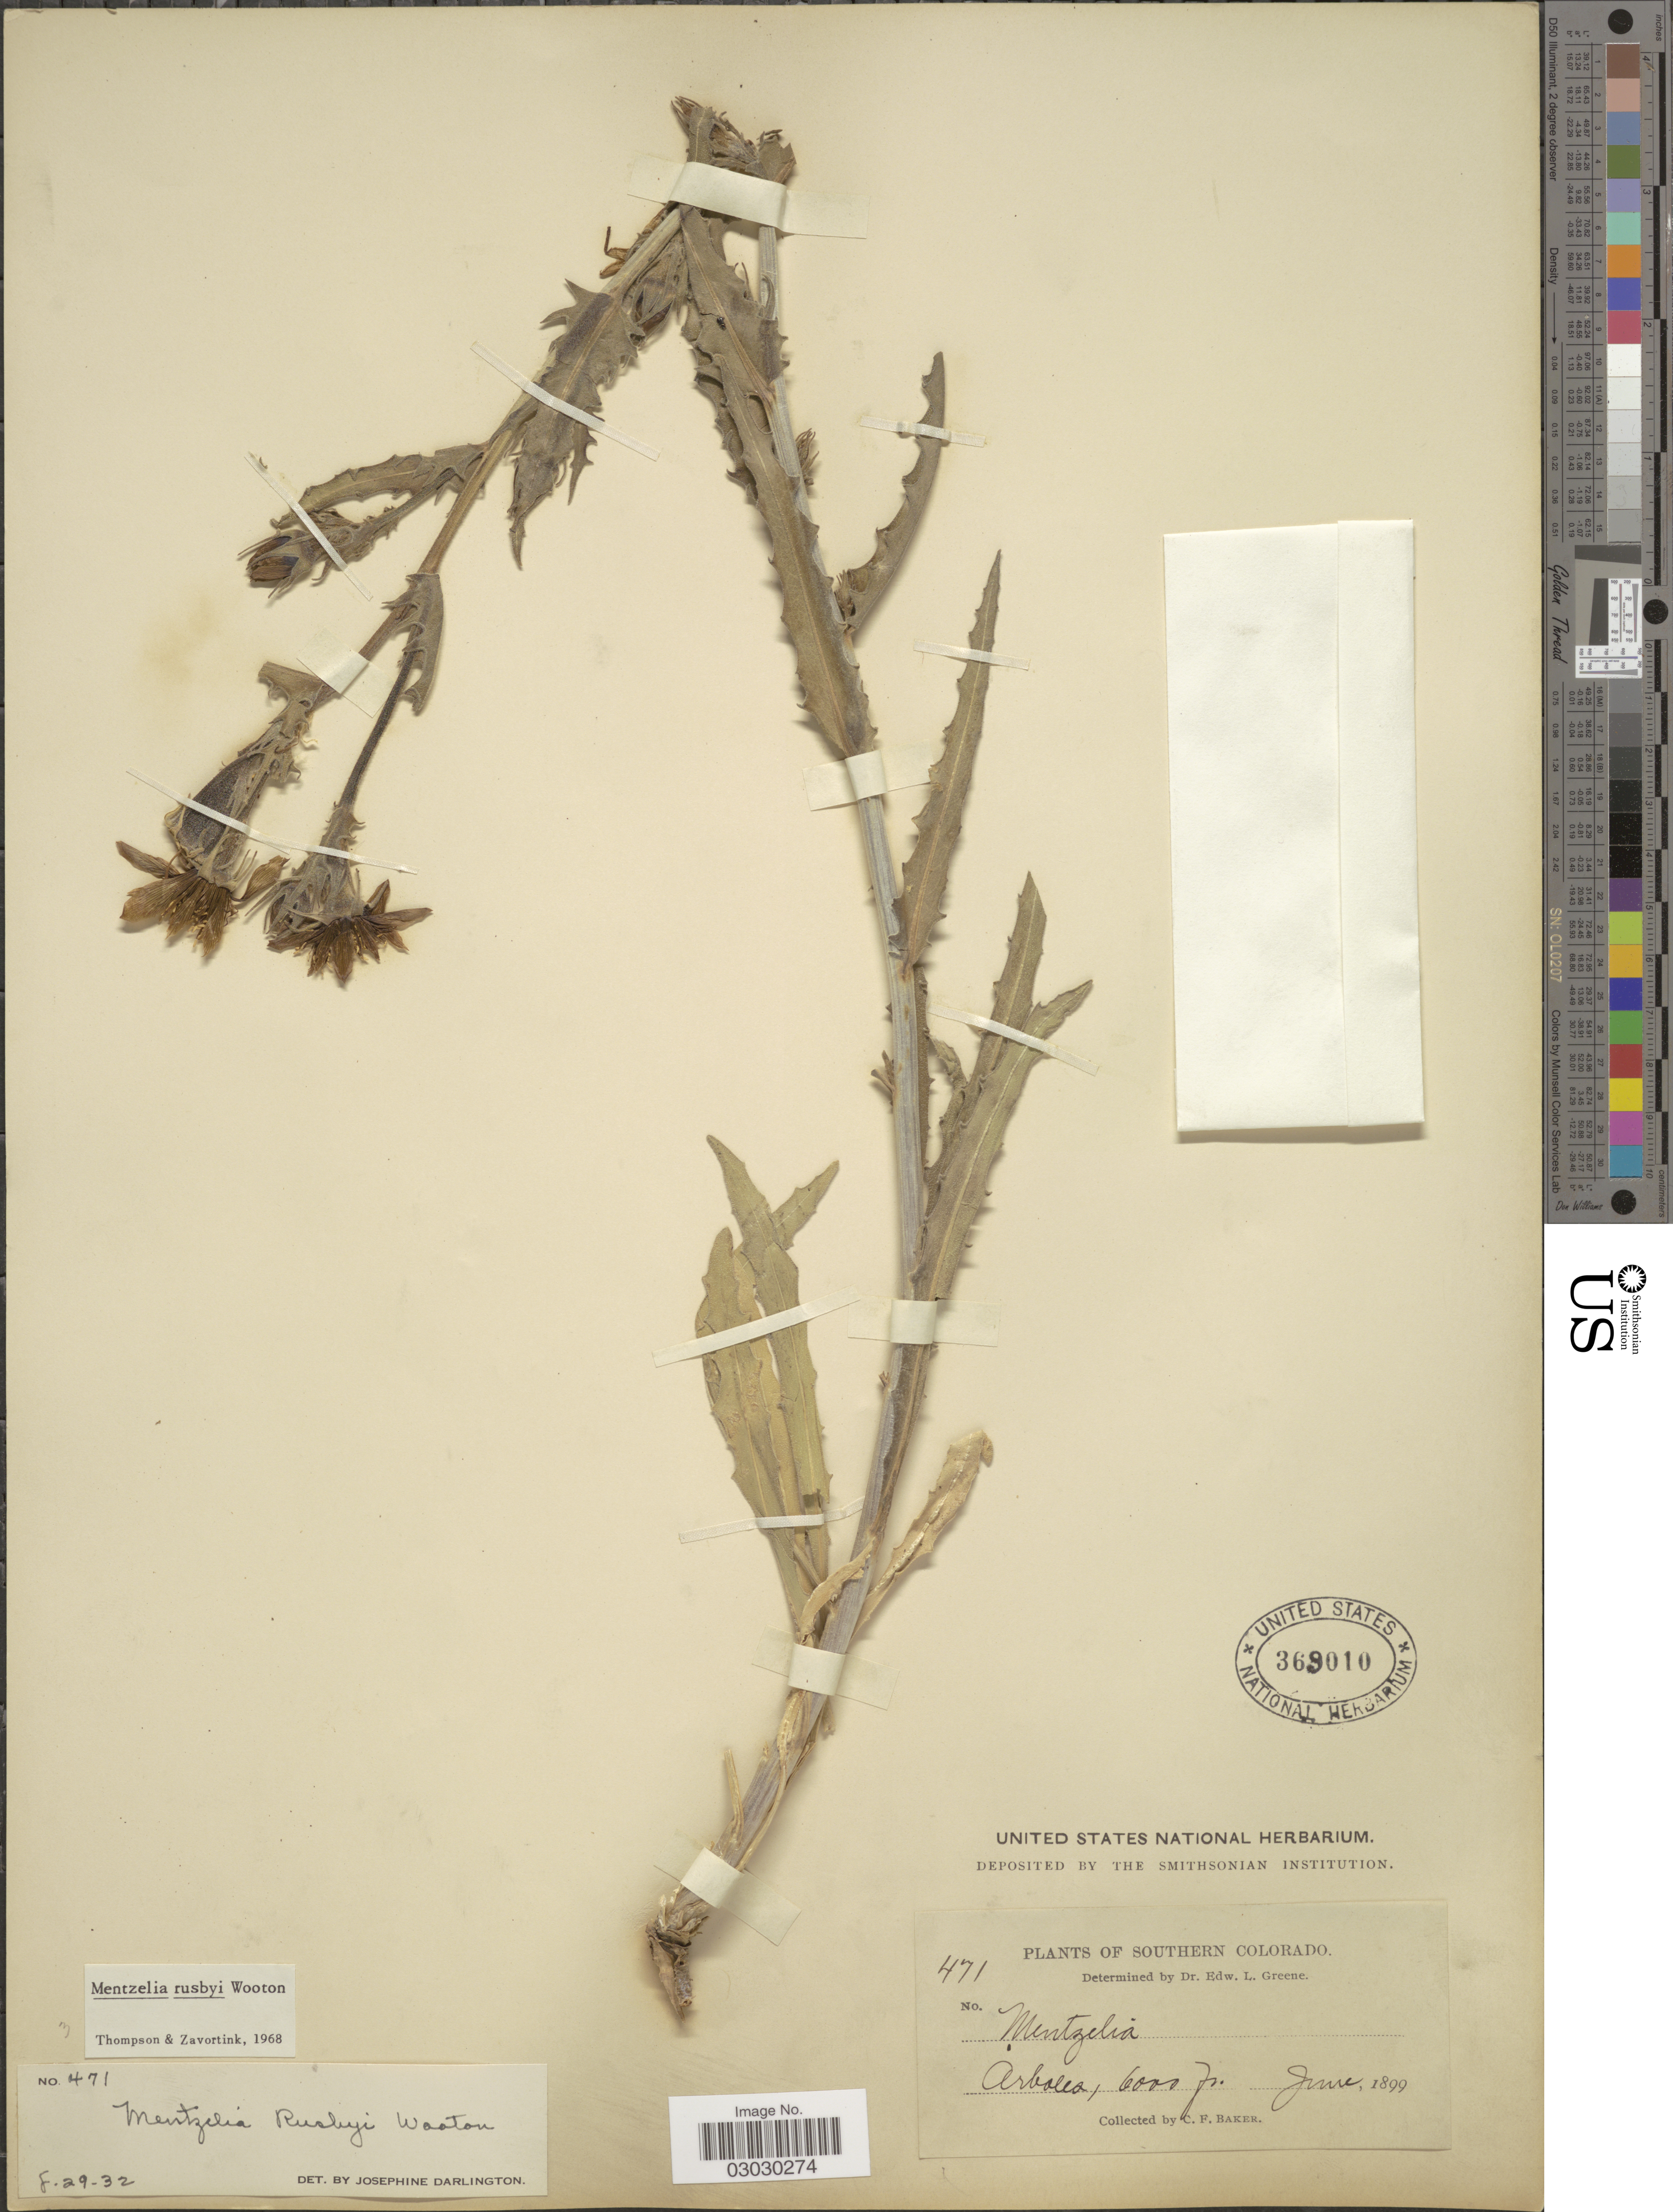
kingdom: Plantae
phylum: Tracheophyta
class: Magnoliopsida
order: Cornales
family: Loasaceae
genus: Mentzelia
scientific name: Mentzelia rusbyi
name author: Wooton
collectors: C. F. Baker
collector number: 471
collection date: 1899-06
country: United States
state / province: Colorado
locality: Southern Colorado, Arboles.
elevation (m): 1829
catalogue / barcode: US 369010